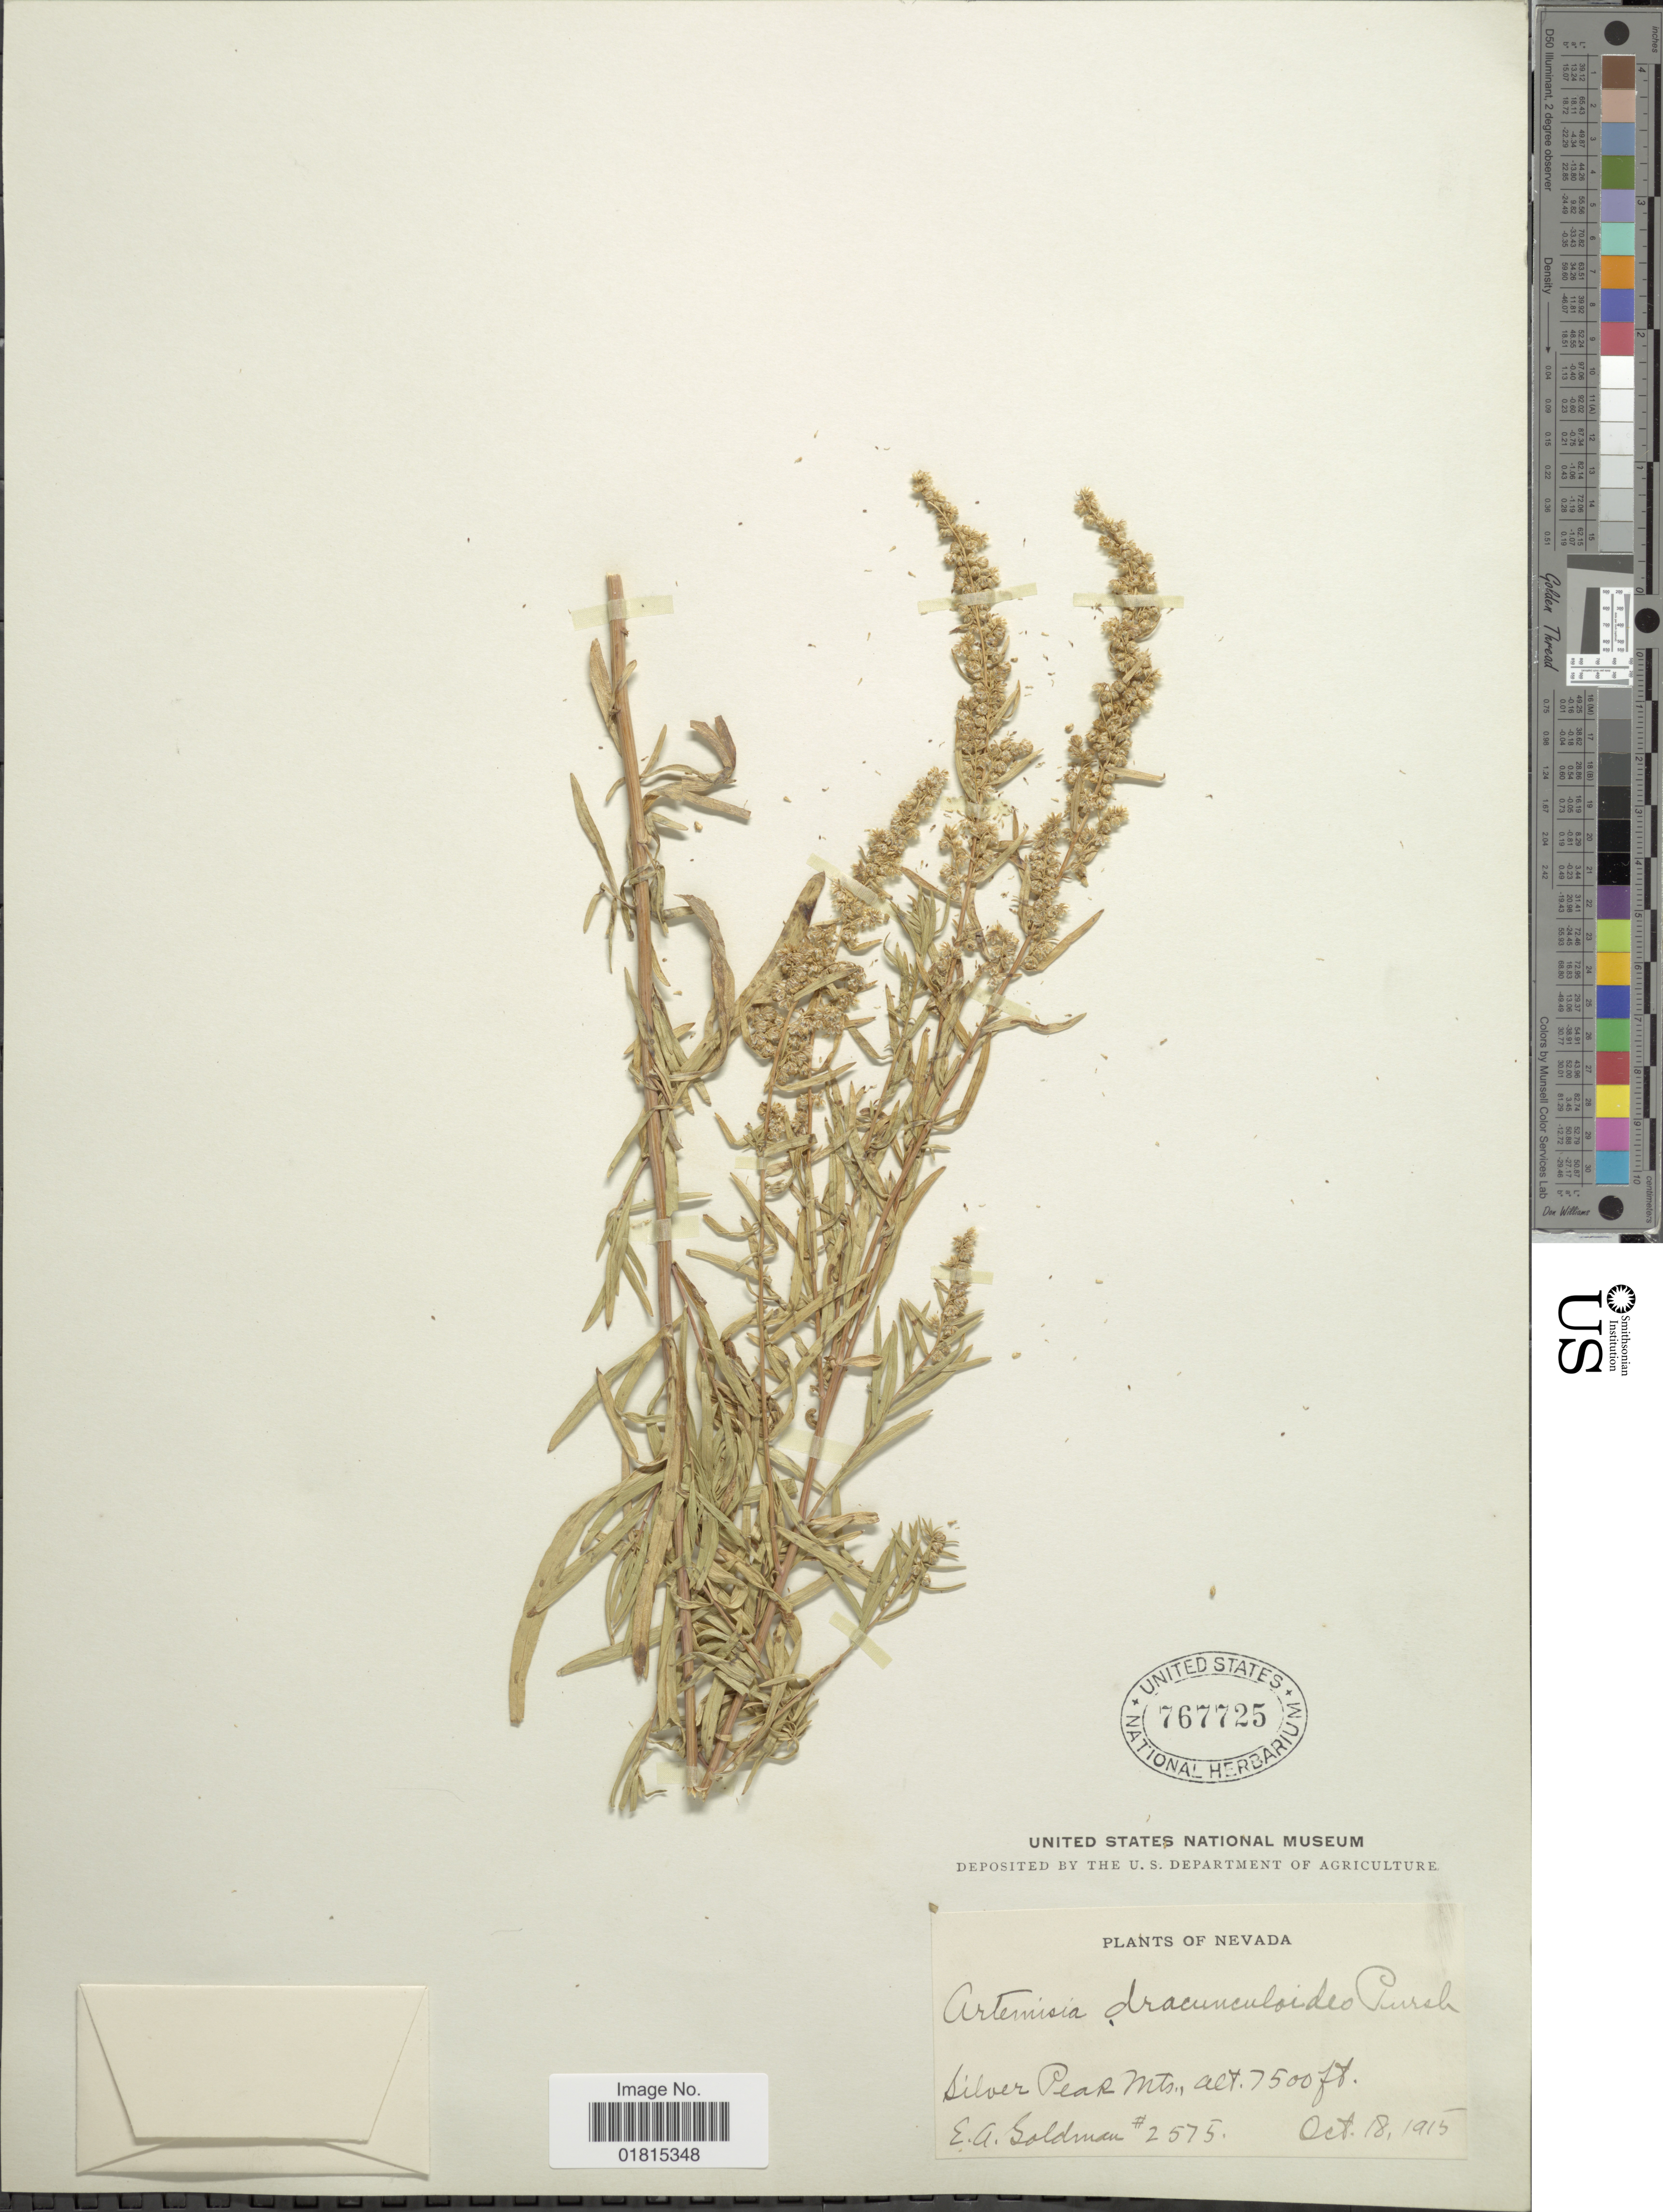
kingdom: Plantae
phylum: Tracheophyta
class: Magnoliopsida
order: Asterales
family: Asteraceae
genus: Artemisia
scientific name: Artemisia dracunculoides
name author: Pursh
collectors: E. A. Goldman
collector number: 2575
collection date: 1915-10-18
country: United States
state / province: Nevada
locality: Silver Peak Mts.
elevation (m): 2286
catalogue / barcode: US 767725